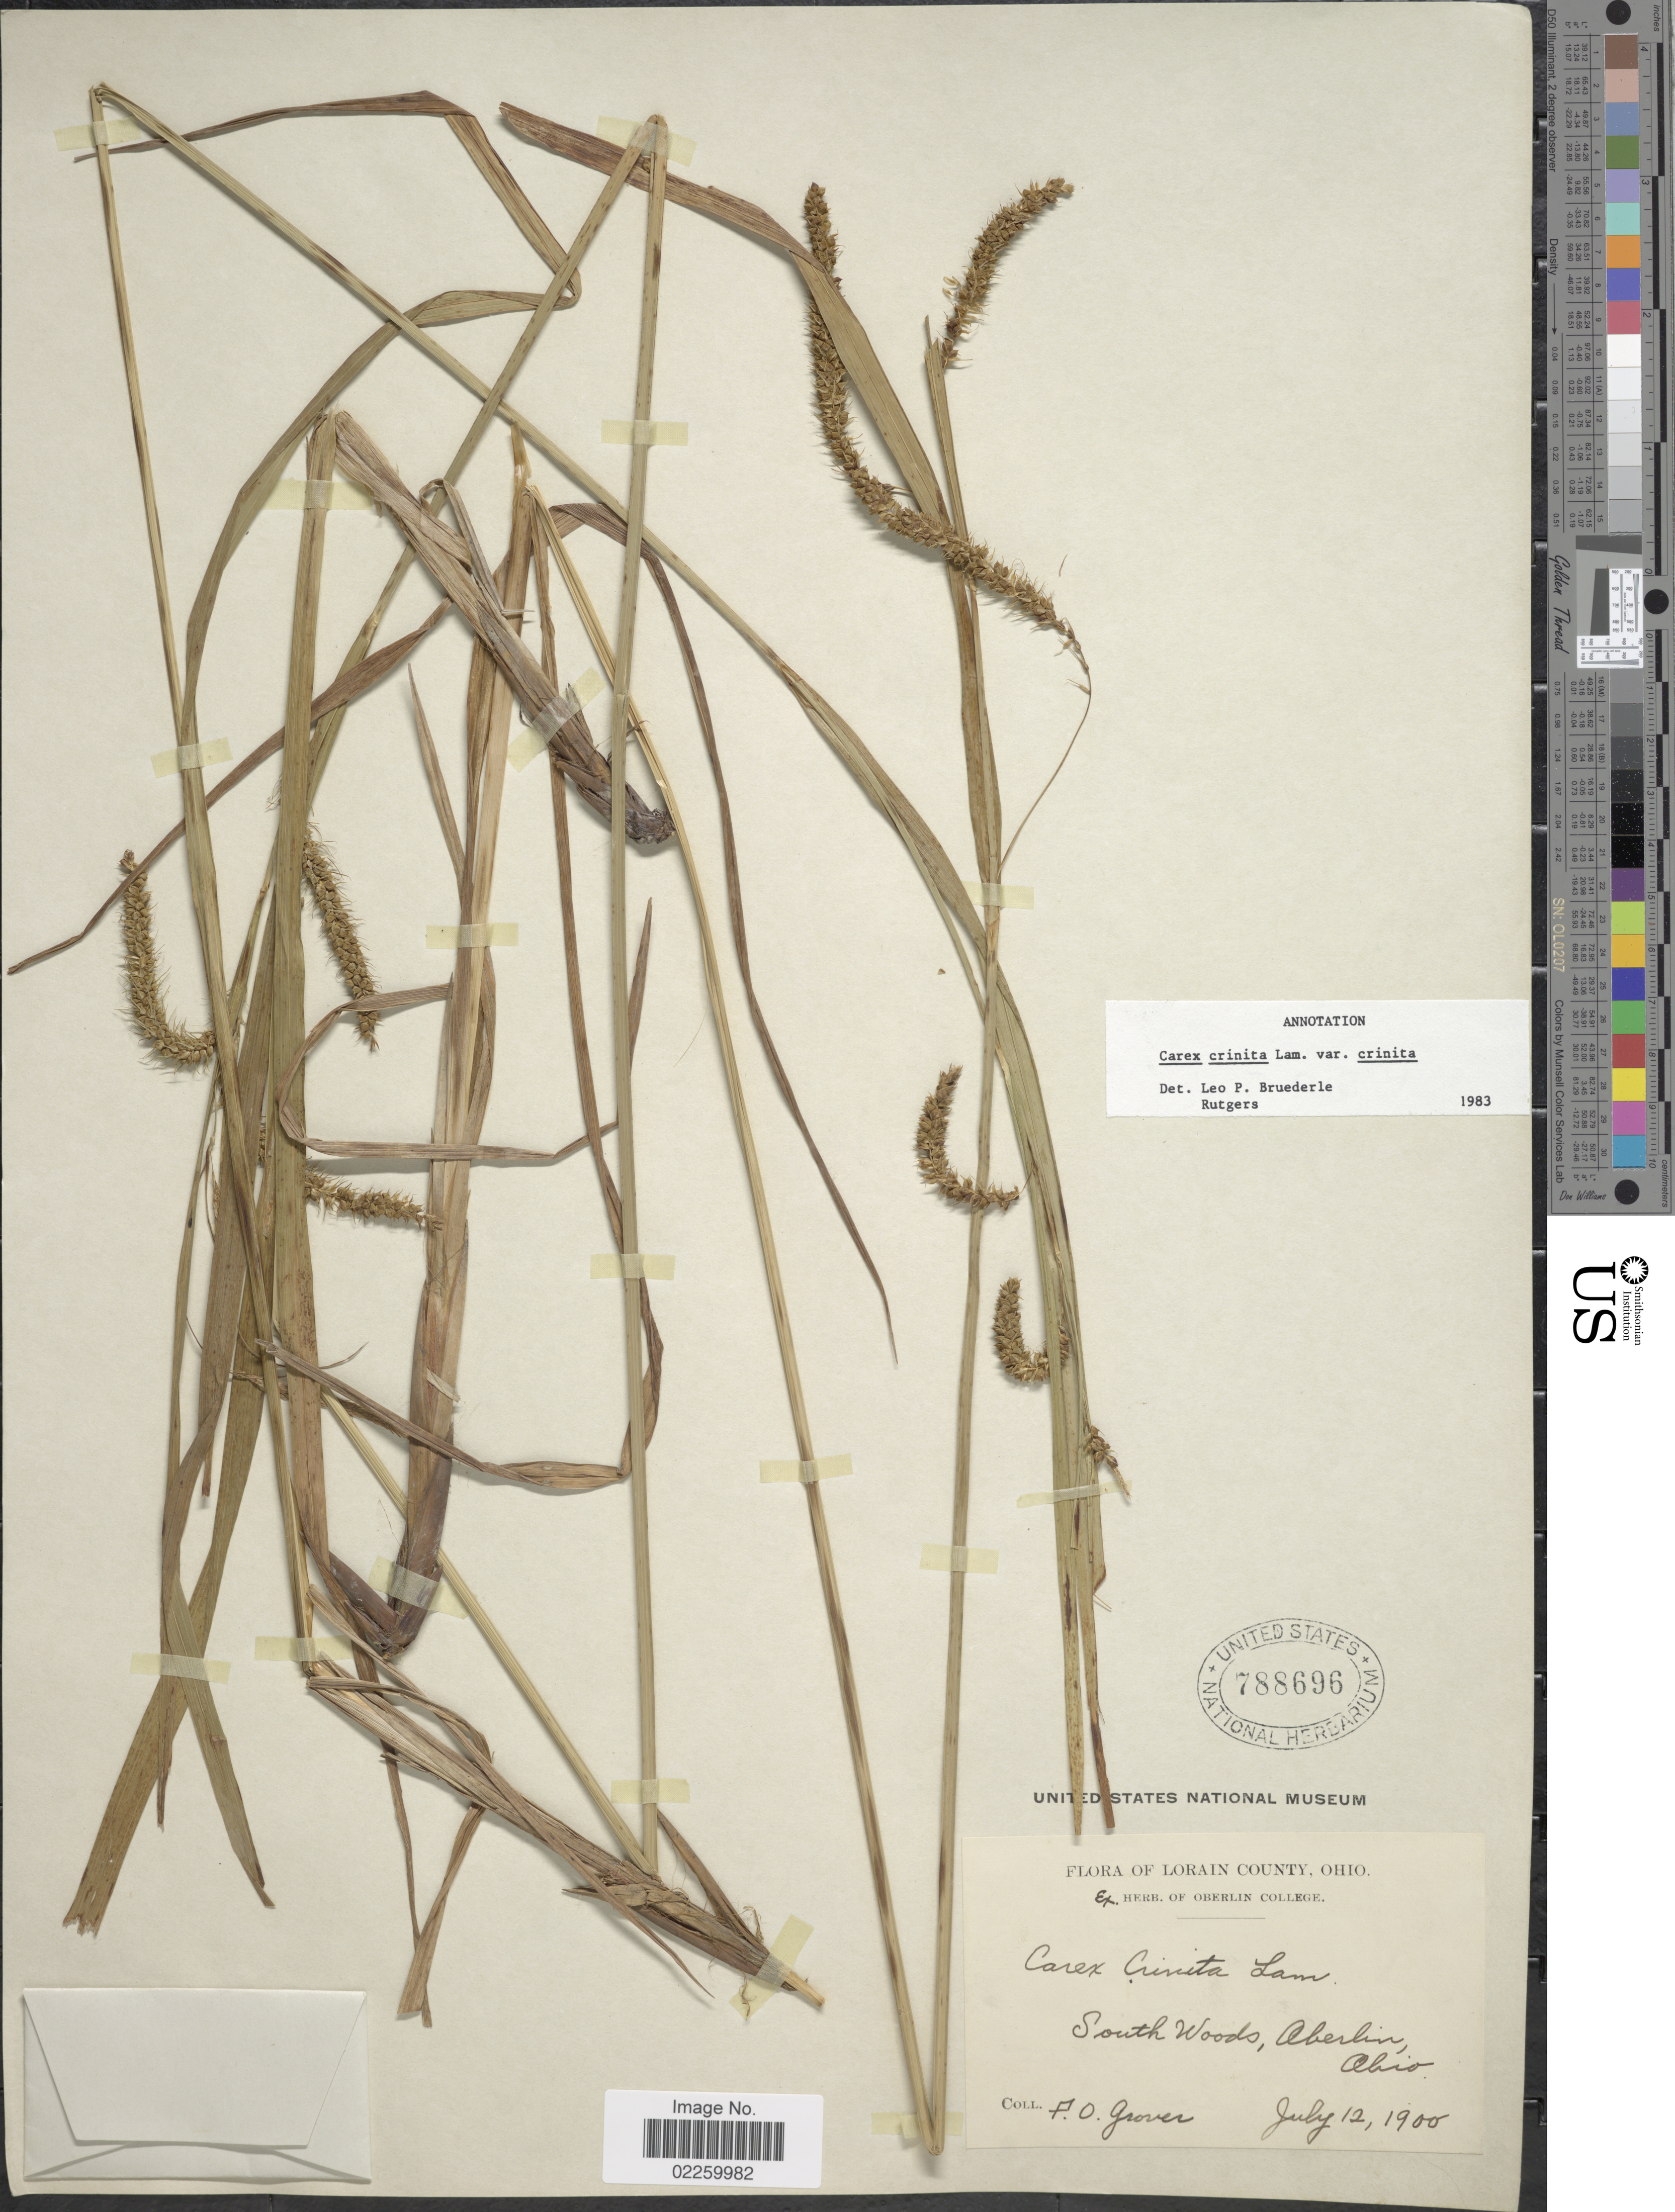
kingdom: Plantae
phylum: Tracheophyta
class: Liliopsida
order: Poales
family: Cyperaceae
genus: Carex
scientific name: Carex crinita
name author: Lam.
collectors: F. Grover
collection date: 1900-07-12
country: United States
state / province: Ohio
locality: Lorain County, Ohio, South Woods, Aberlin, Ohio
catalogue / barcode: US 788696